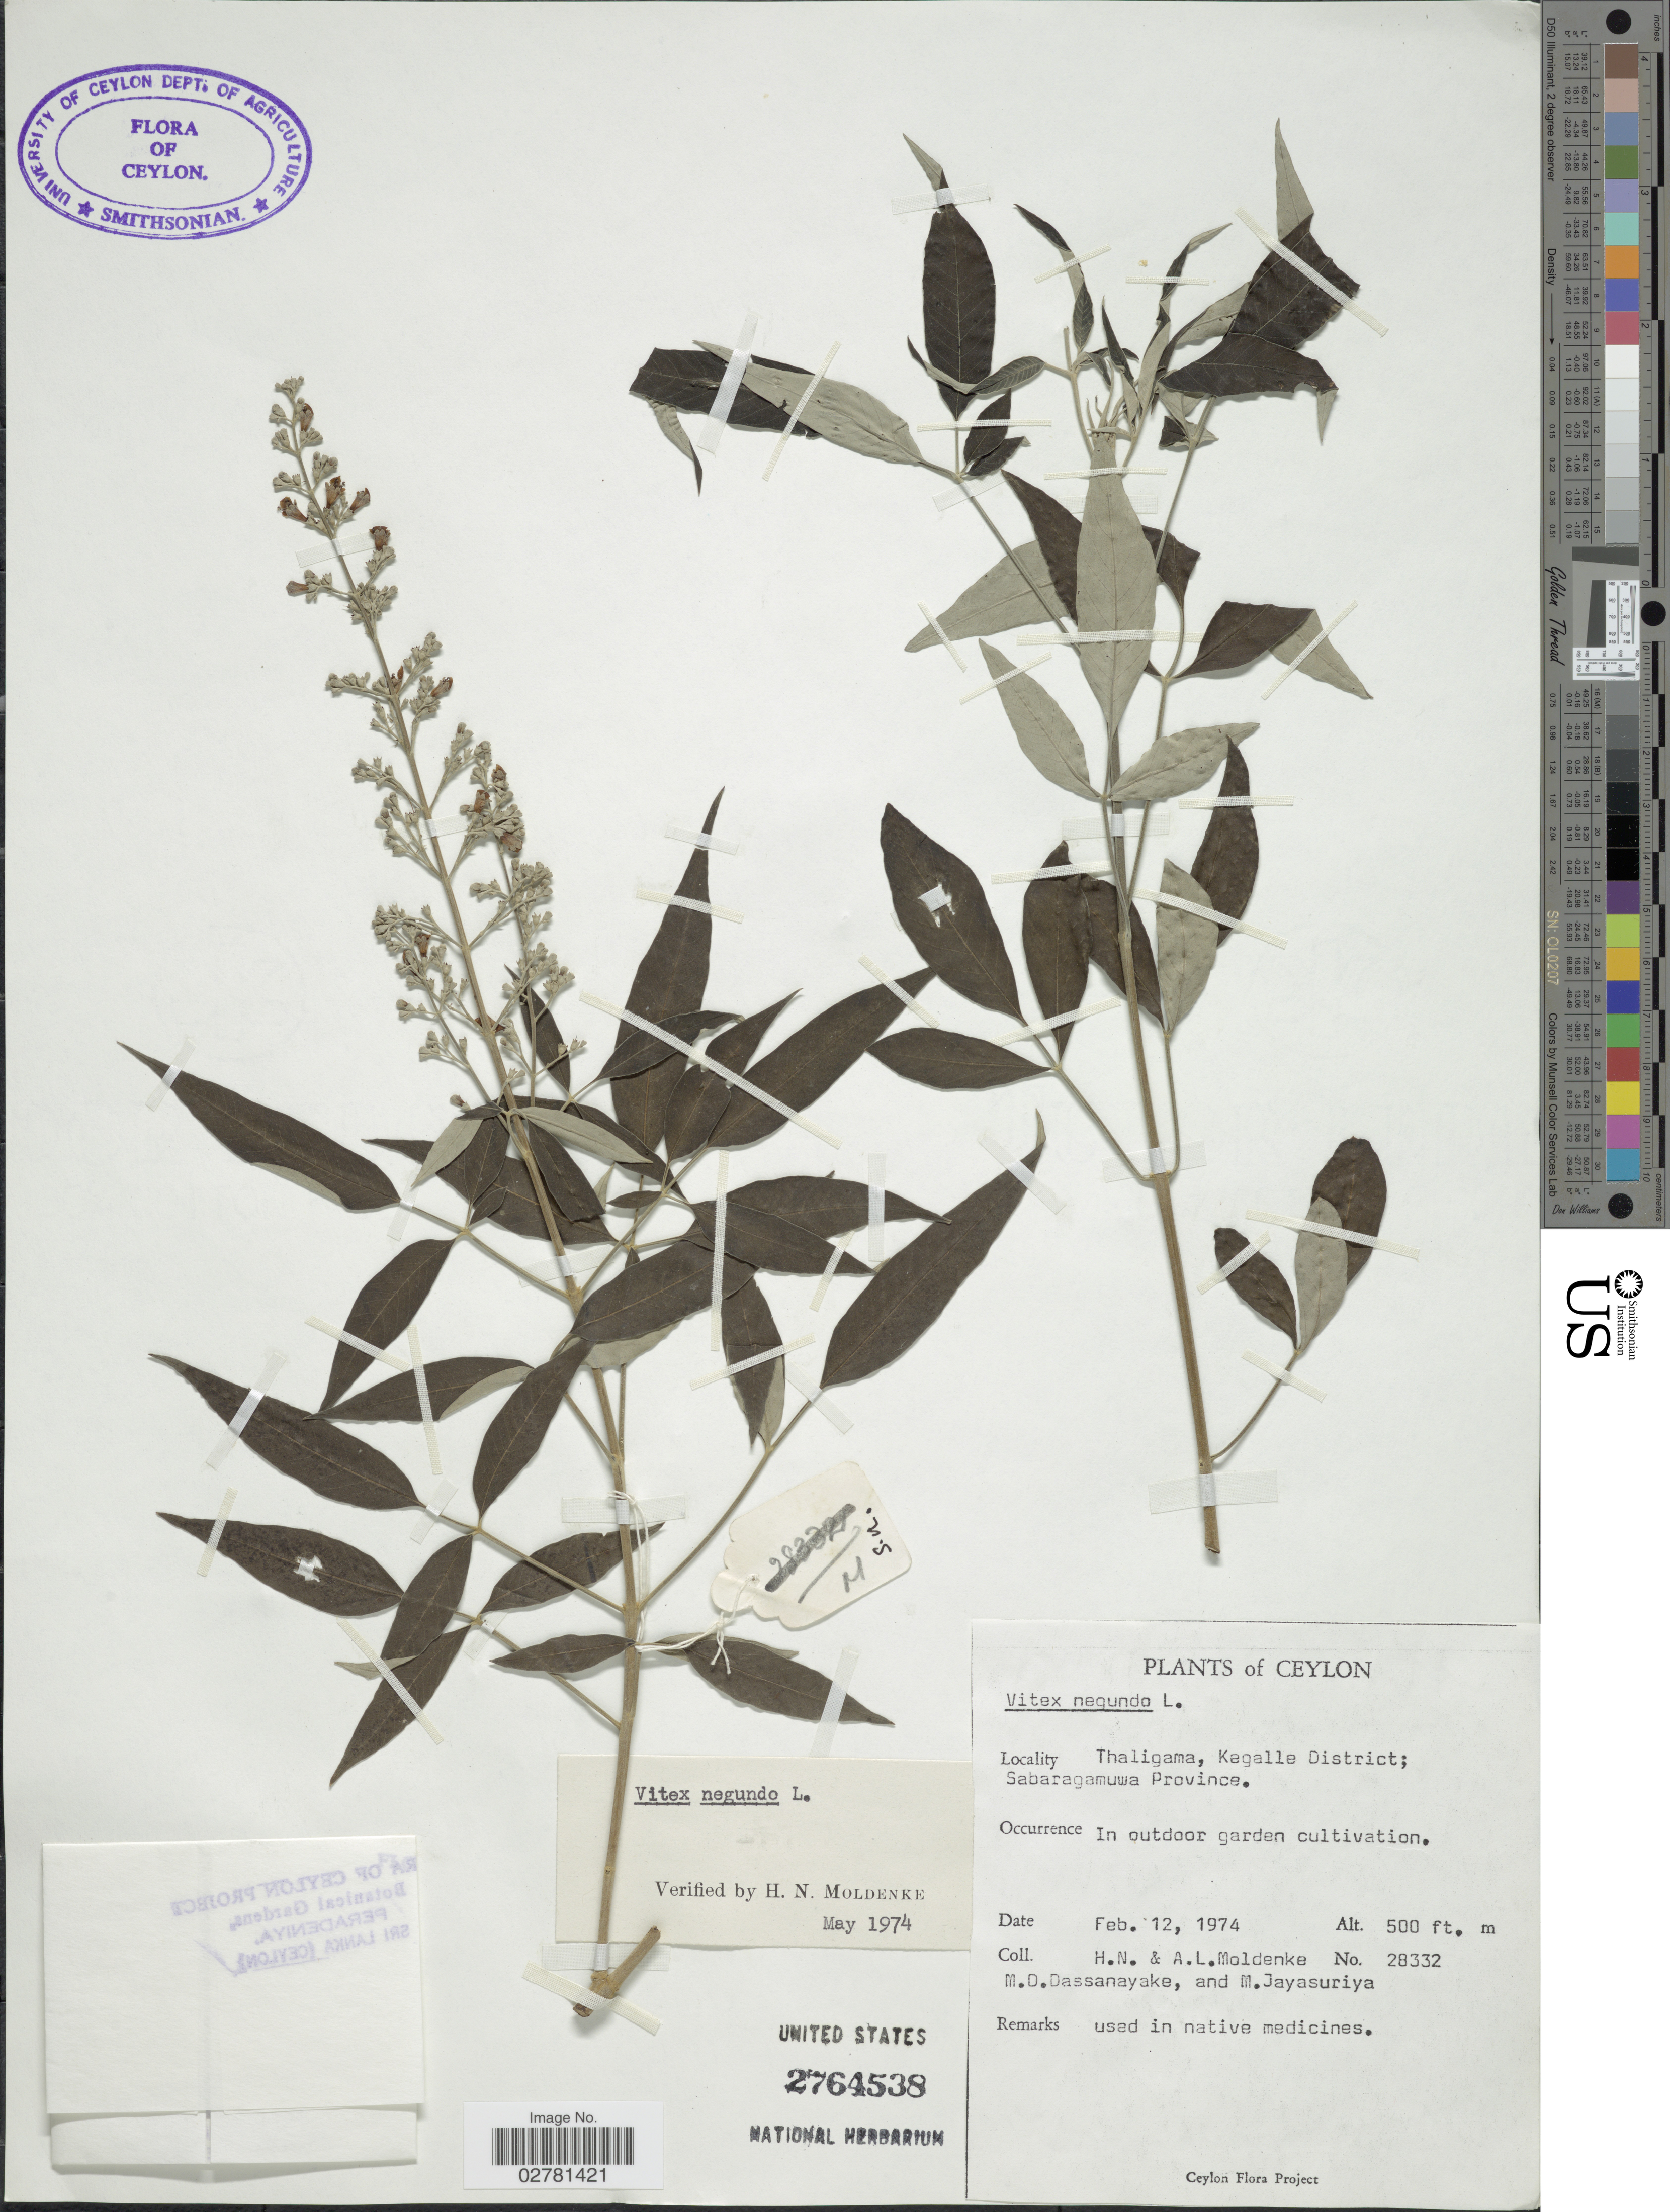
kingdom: Plantae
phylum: Tracheophyta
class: Magnoliopsida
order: Lamiales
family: Lamiaceae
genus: Vitex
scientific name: Vitex negundo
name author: L.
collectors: H. N. Moldenke, A. L. Moldenke, M. D. Dassanayake & M. Jayasuriya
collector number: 28332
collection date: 1974-02-12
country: Sri Lanka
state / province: Sabaragamuwa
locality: Ceylon. Thaligama, Kagalle District. In outdoor garden.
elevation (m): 152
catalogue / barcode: US 2764538